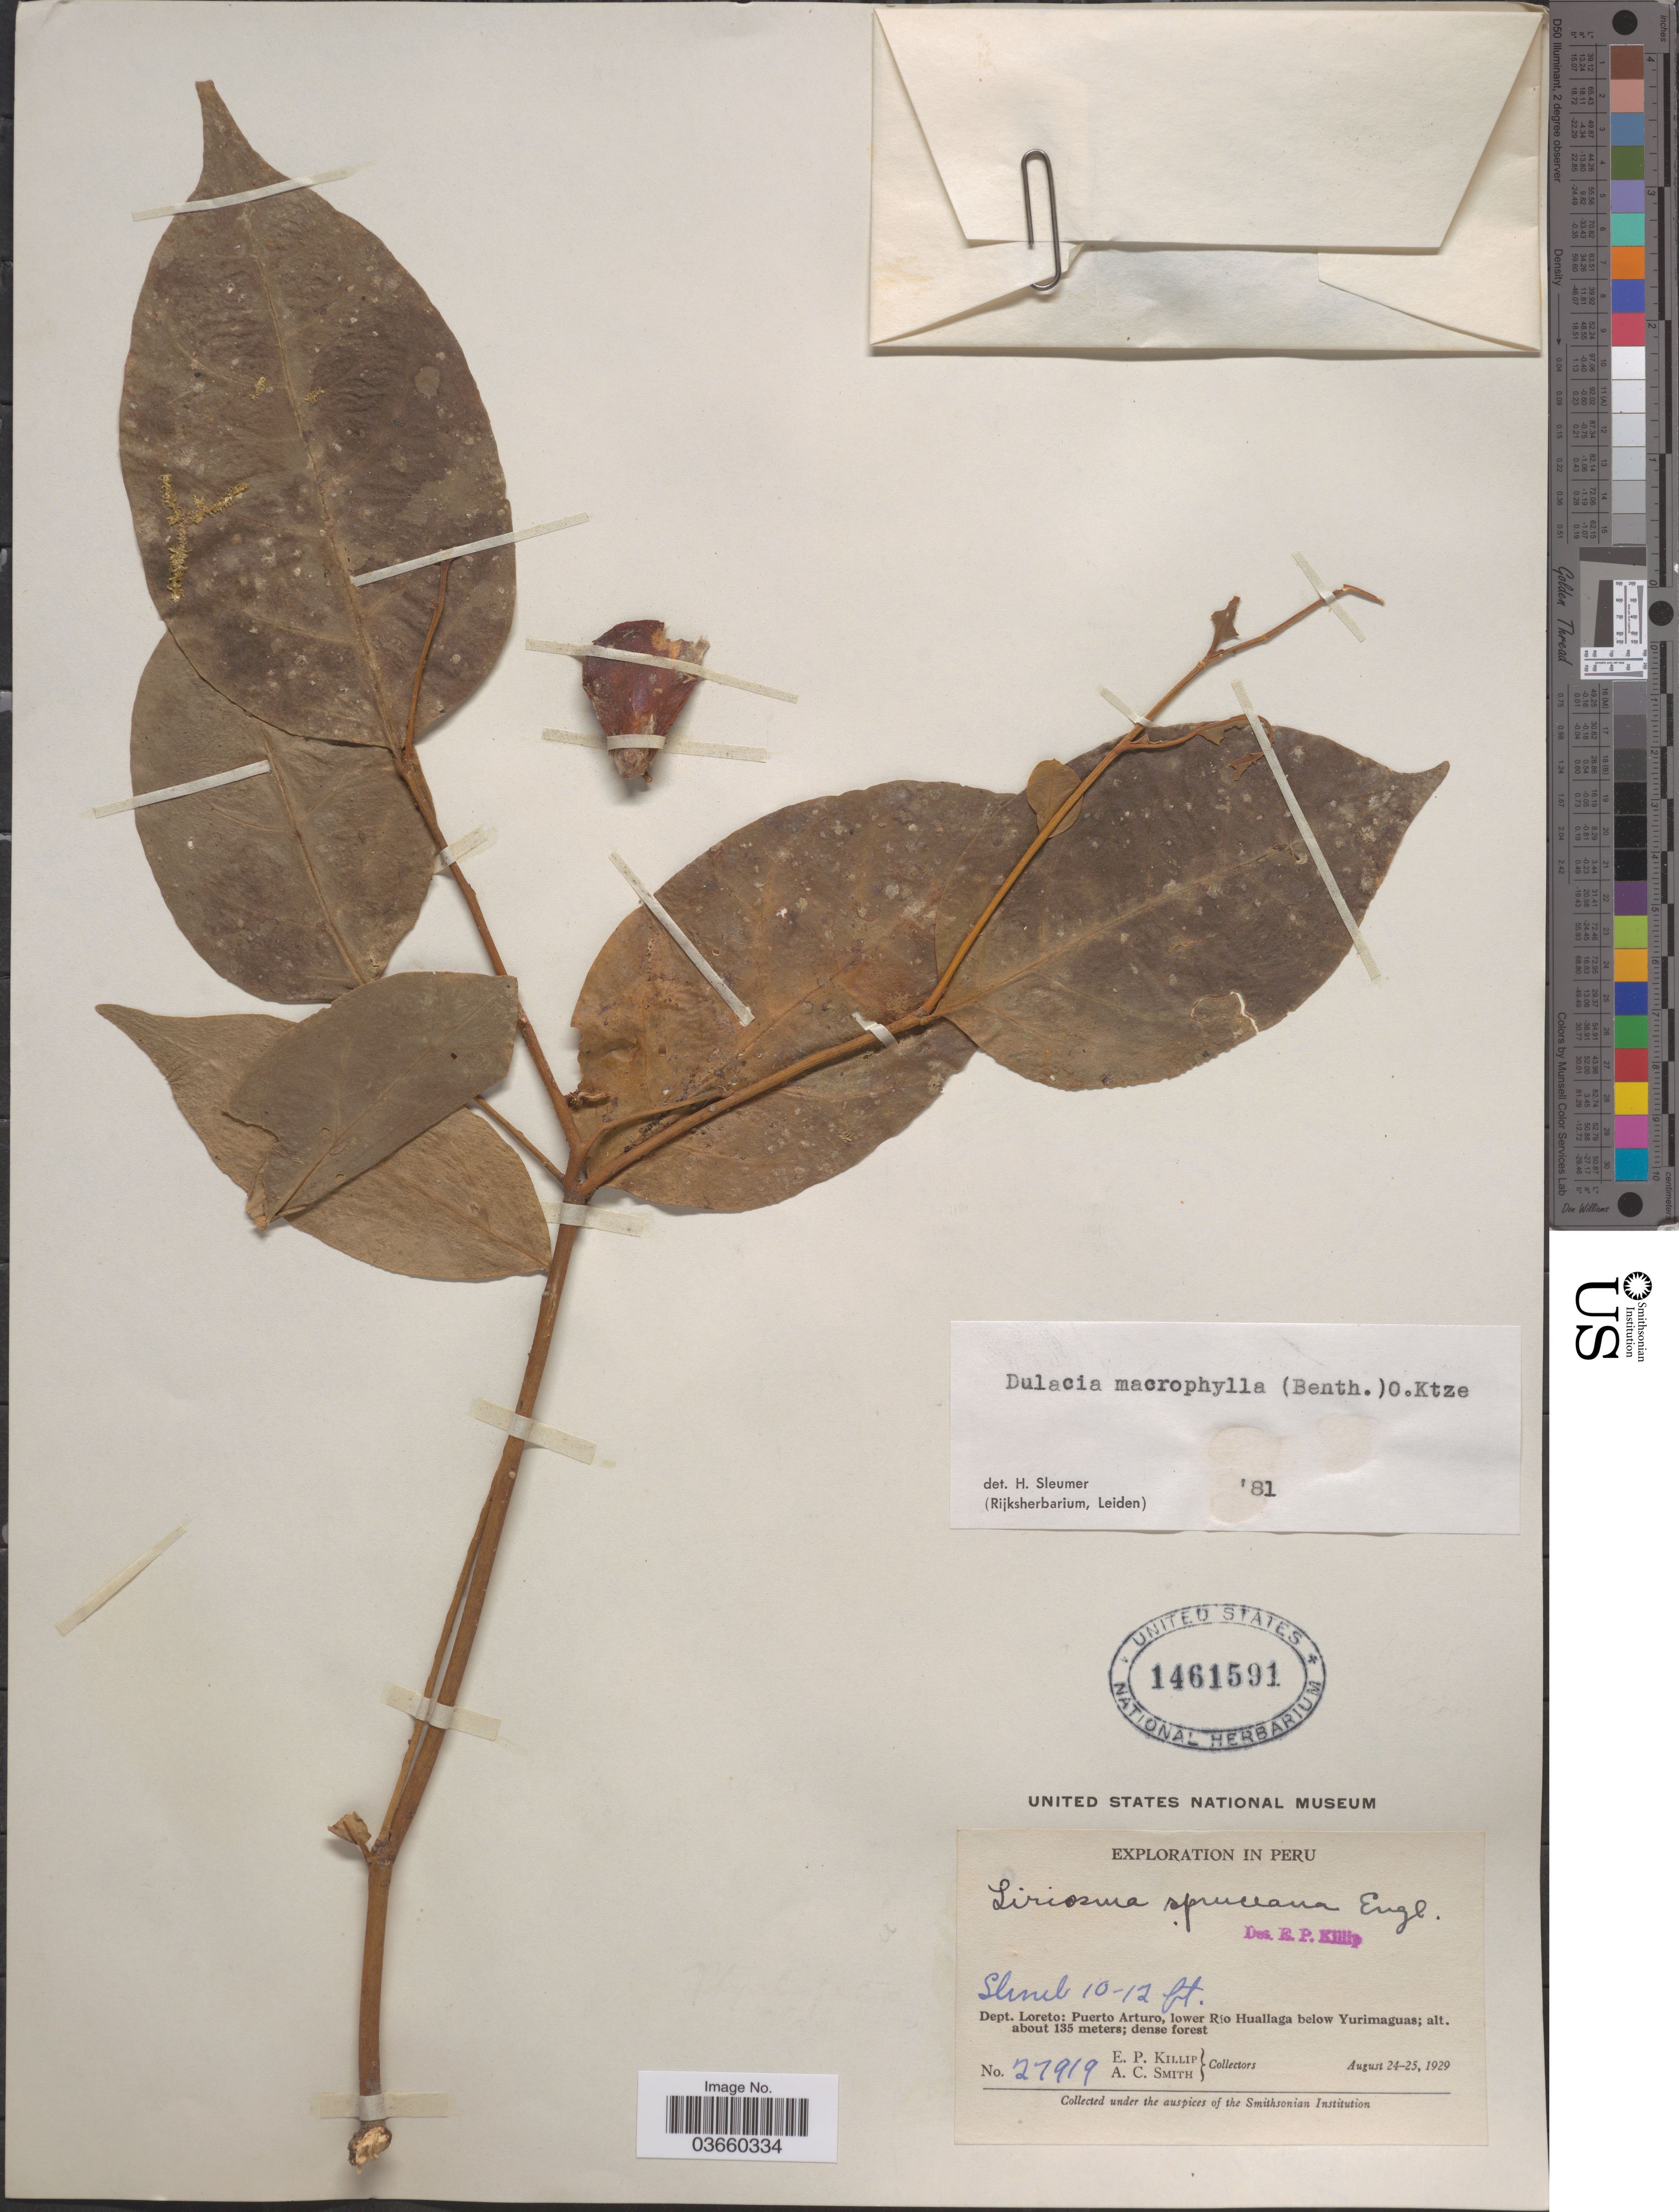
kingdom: Plantae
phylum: Tracheophyta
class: Magnoliopsida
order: Santalales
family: Olacaceae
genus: Dulacia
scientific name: Dulacia macrophylla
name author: (Benth.) Kuntze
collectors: E. P. Killip & A. C. Smith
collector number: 27919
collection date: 1929-08-24/1929-08-25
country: Peru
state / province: Loreto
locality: Dept. Loreto: Puerto Arturo, lower Rio Huallaga below Yurimaguas.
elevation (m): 135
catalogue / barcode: US 1461591